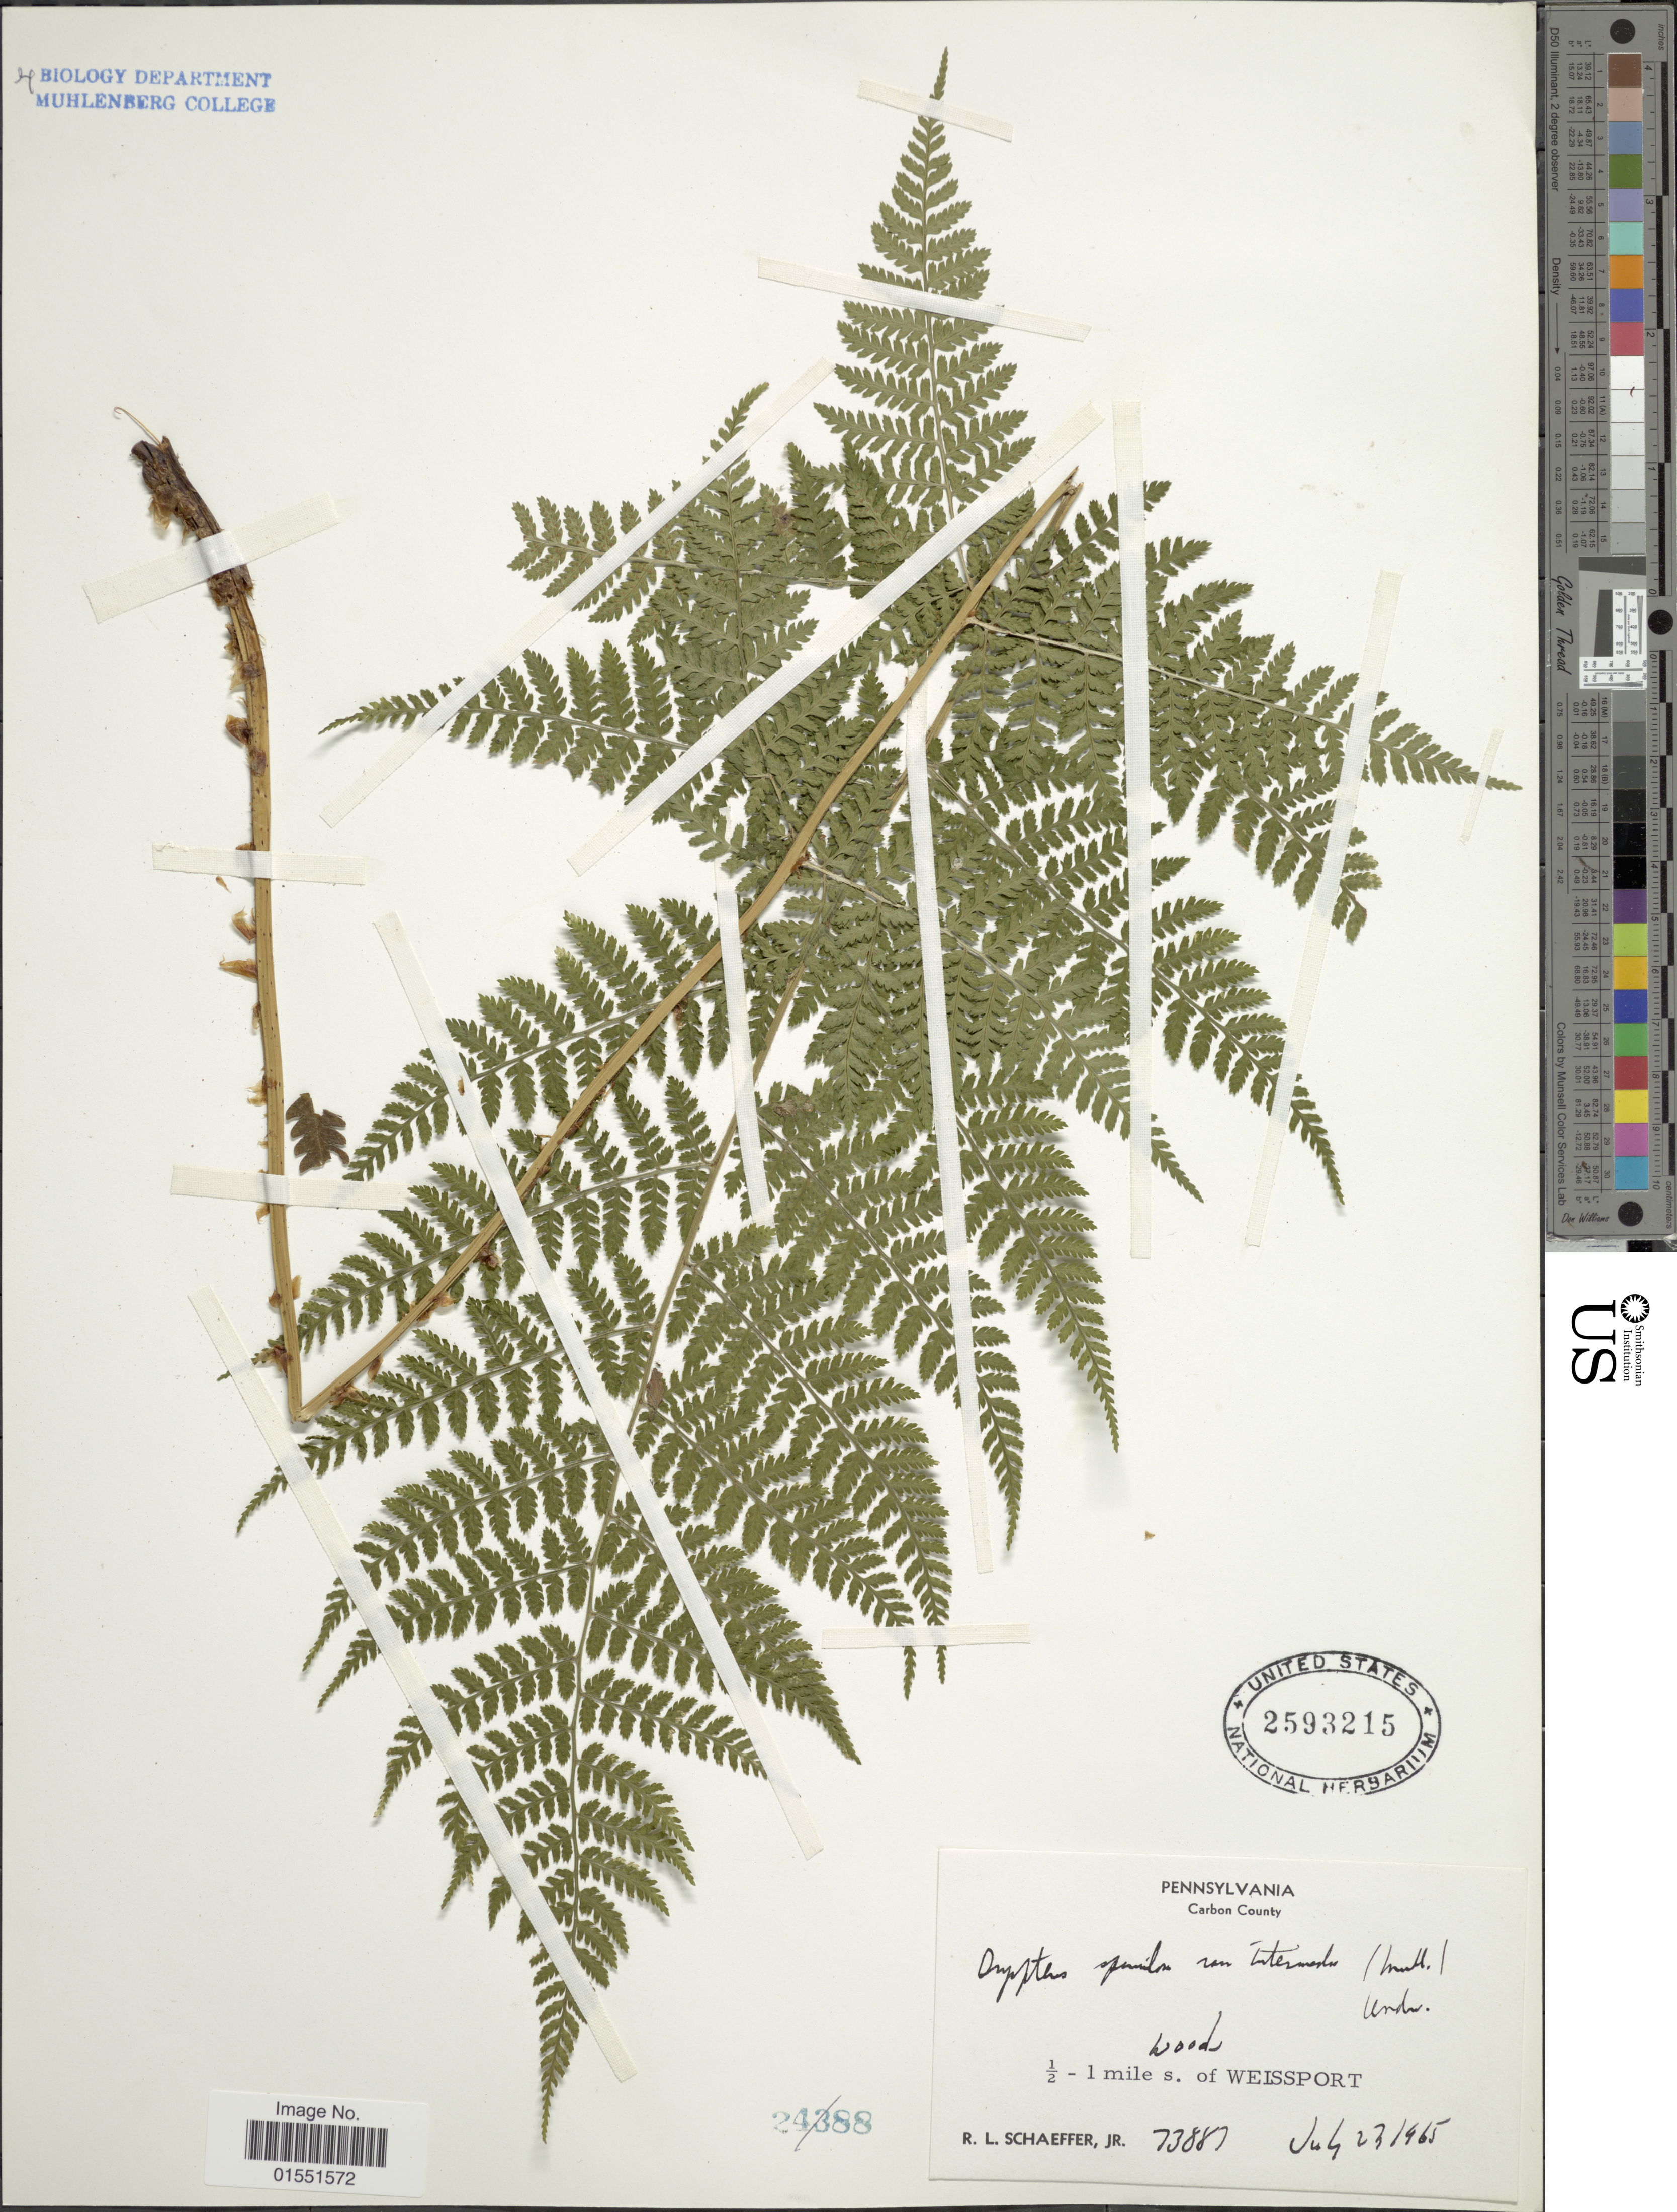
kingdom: Plantae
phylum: Tracheophyta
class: Polypodiopsida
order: Polypodiales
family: Dryopteridaceae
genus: Dryopteris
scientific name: Dryopteris intermedia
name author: (Muhl.) A. Gray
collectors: R. L. Schaeffer Jr.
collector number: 73887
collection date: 1965-07-23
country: United States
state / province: Pennsylvania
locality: Carbon County. ½ - 1 mile s. of Weissport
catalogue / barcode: US 2593215